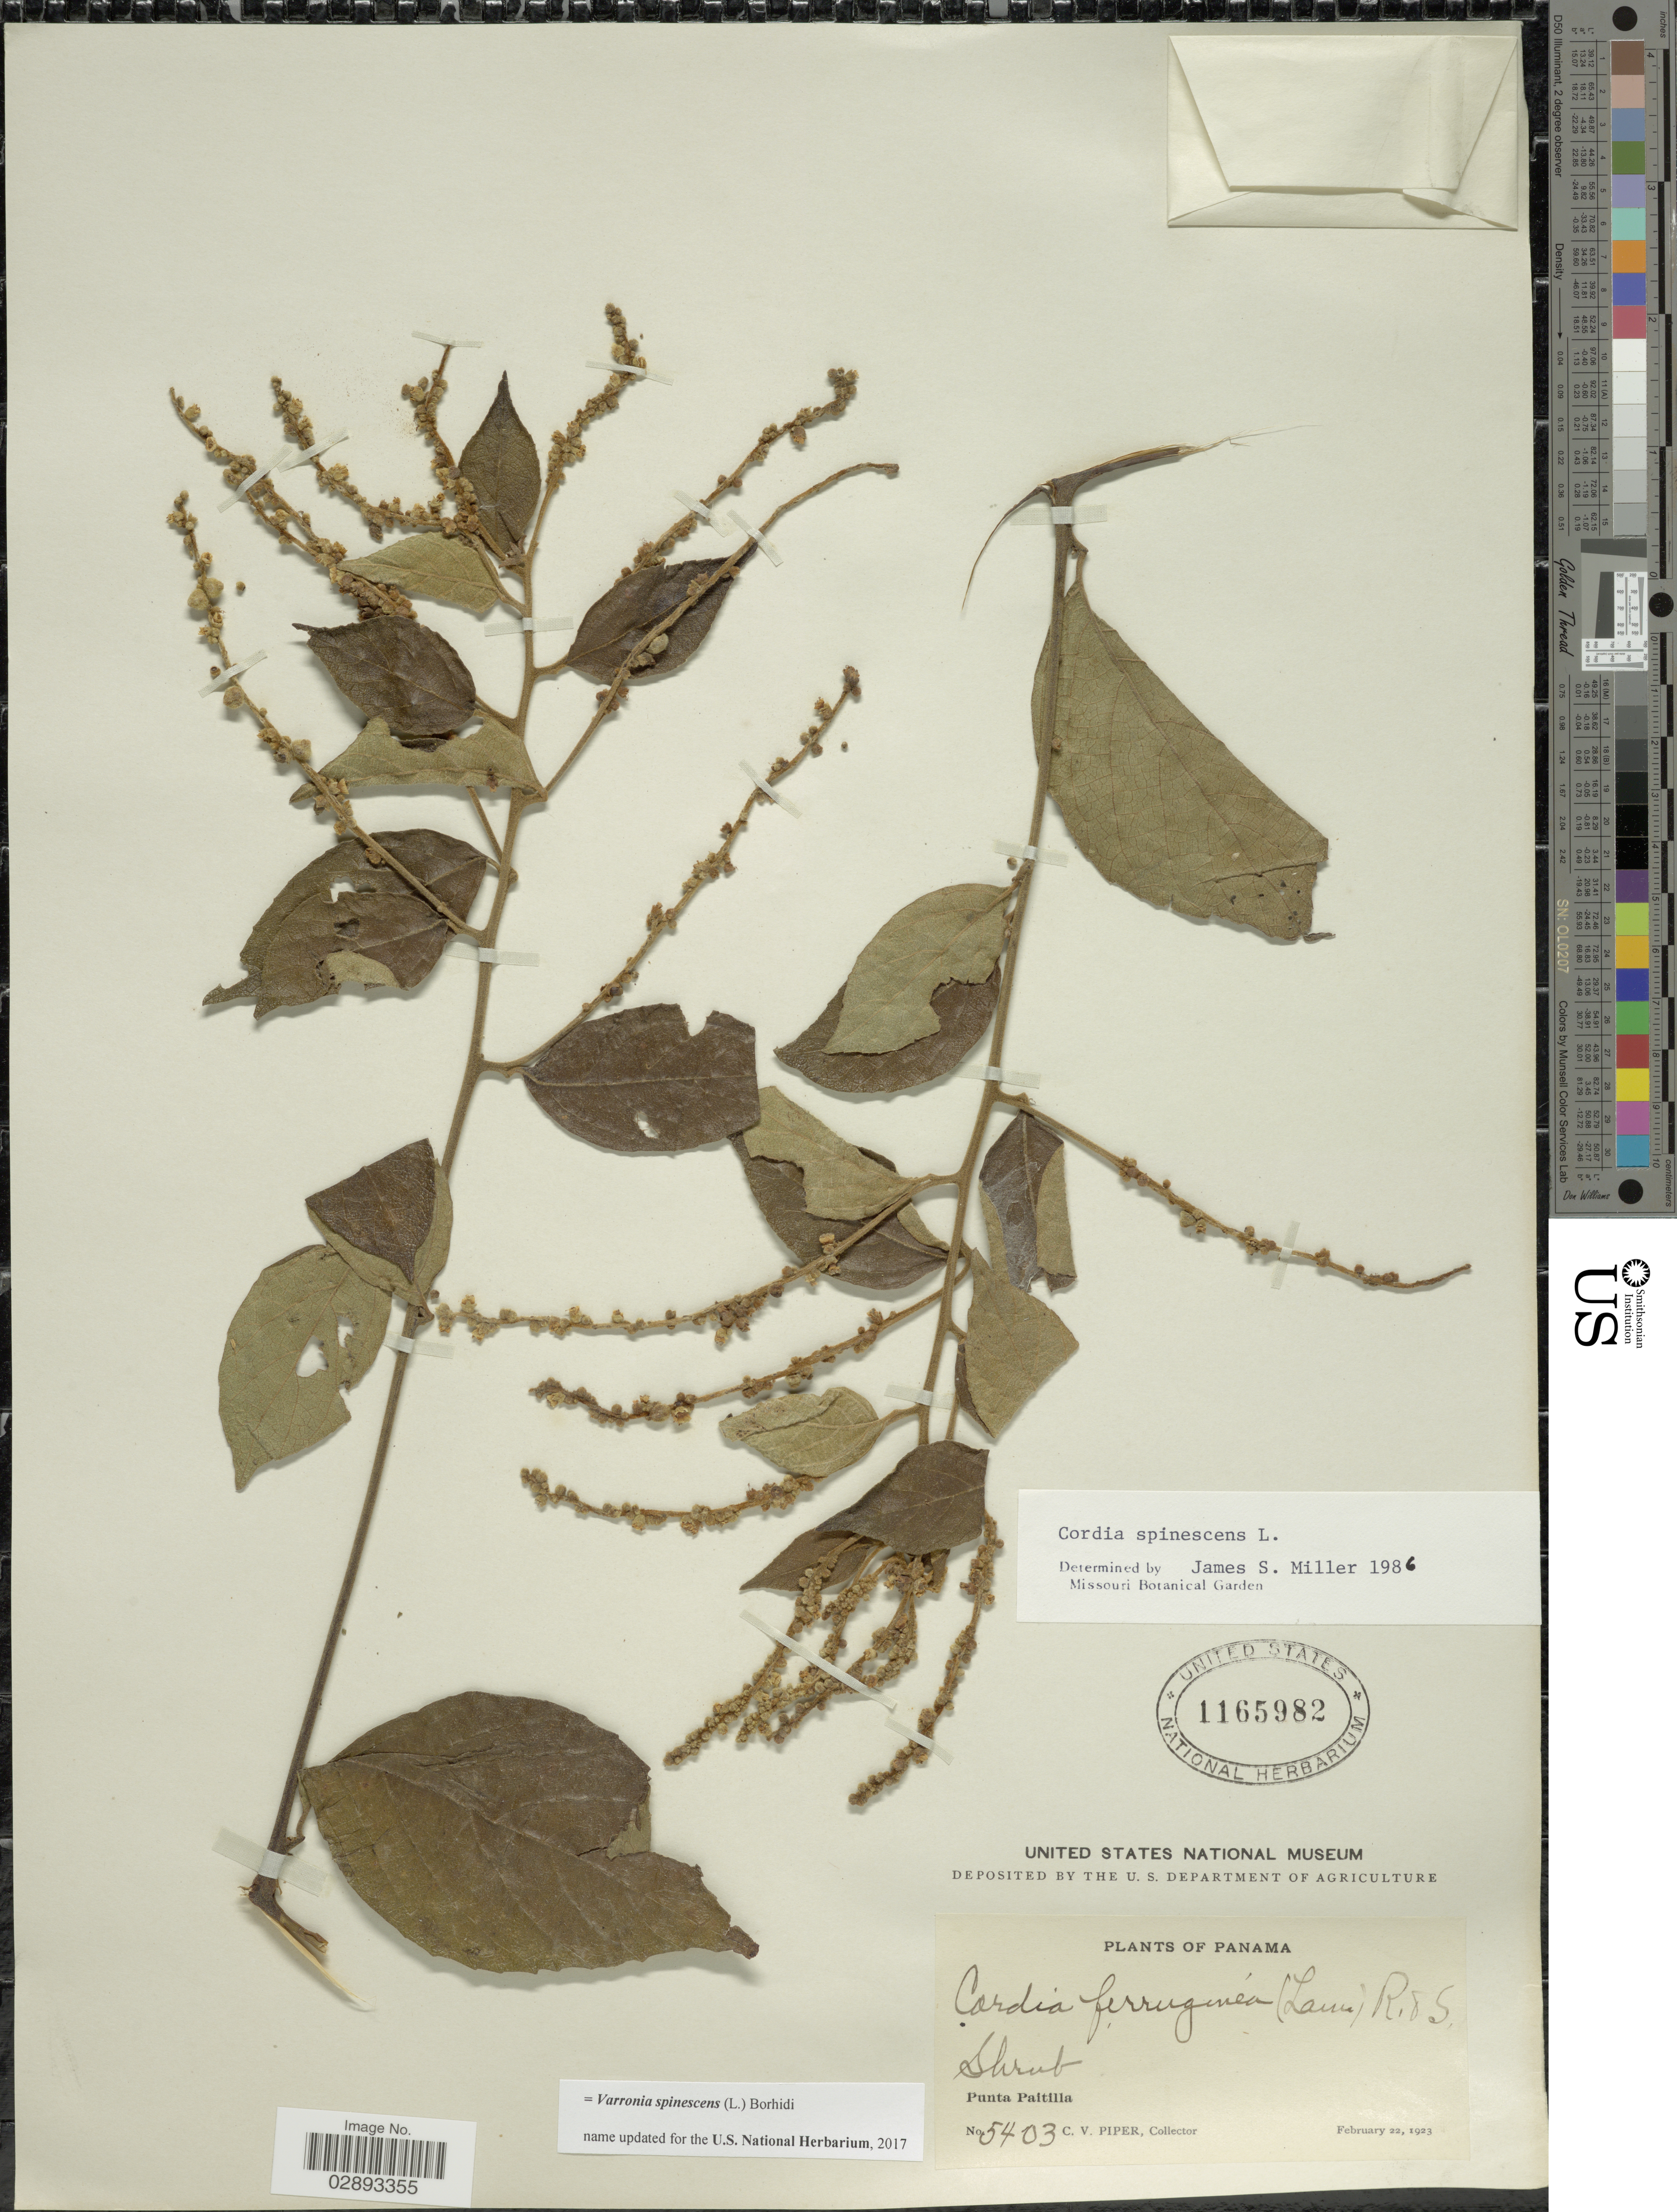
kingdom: Plantae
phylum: Tracheophyta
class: Magnoliopsida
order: Boraginales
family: Cordiaceae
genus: Varronia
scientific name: Varronia spinescens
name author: (L.) Borhidi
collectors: C. V. Piper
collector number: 5403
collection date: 1923-02-22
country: Panama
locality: Punta Paitilla.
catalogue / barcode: US 1165982